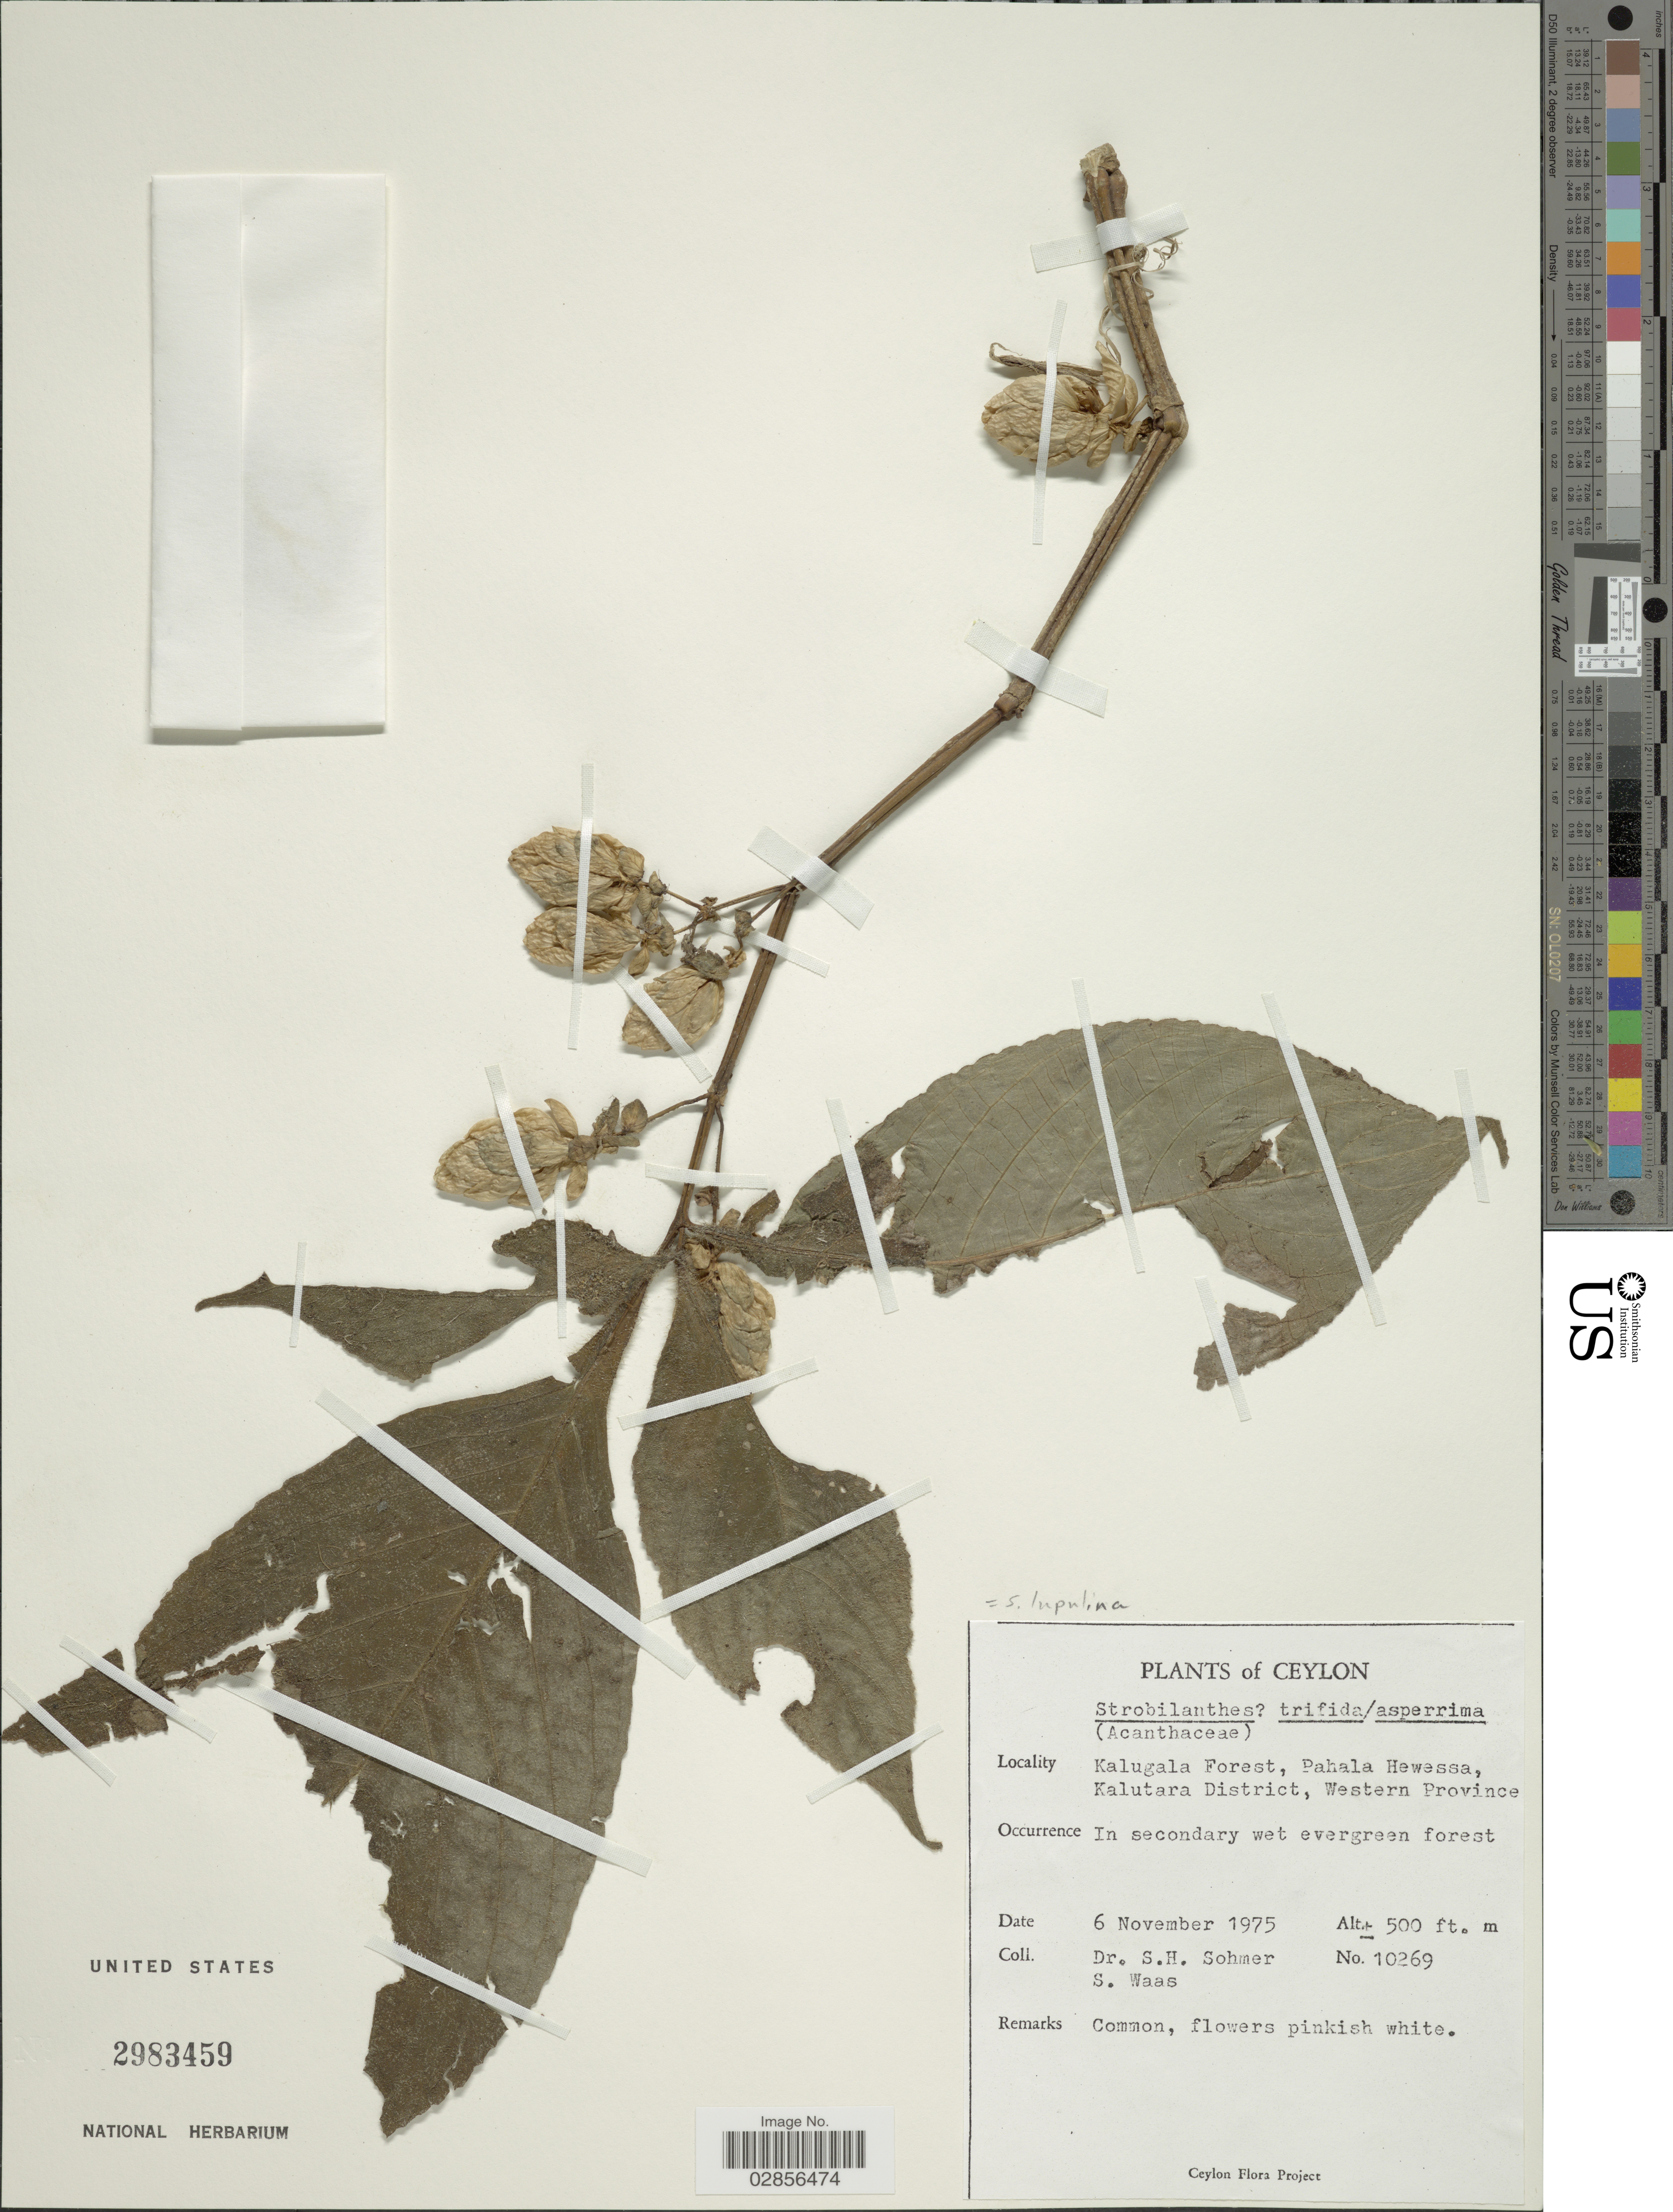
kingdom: Plantae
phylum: Tracheophyta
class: Magnoliopsida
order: Lamiales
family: Acanthaceae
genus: Strobilanthes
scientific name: Strobilanthes lupulina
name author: Nees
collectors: S. H. Sohmer & S. Waas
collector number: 10269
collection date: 1975-11-06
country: Sri Lanka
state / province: Western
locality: Ceylon. Kalugala Forest, Pahala Hewessa, Kalutara District.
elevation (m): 152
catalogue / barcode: US 2983459